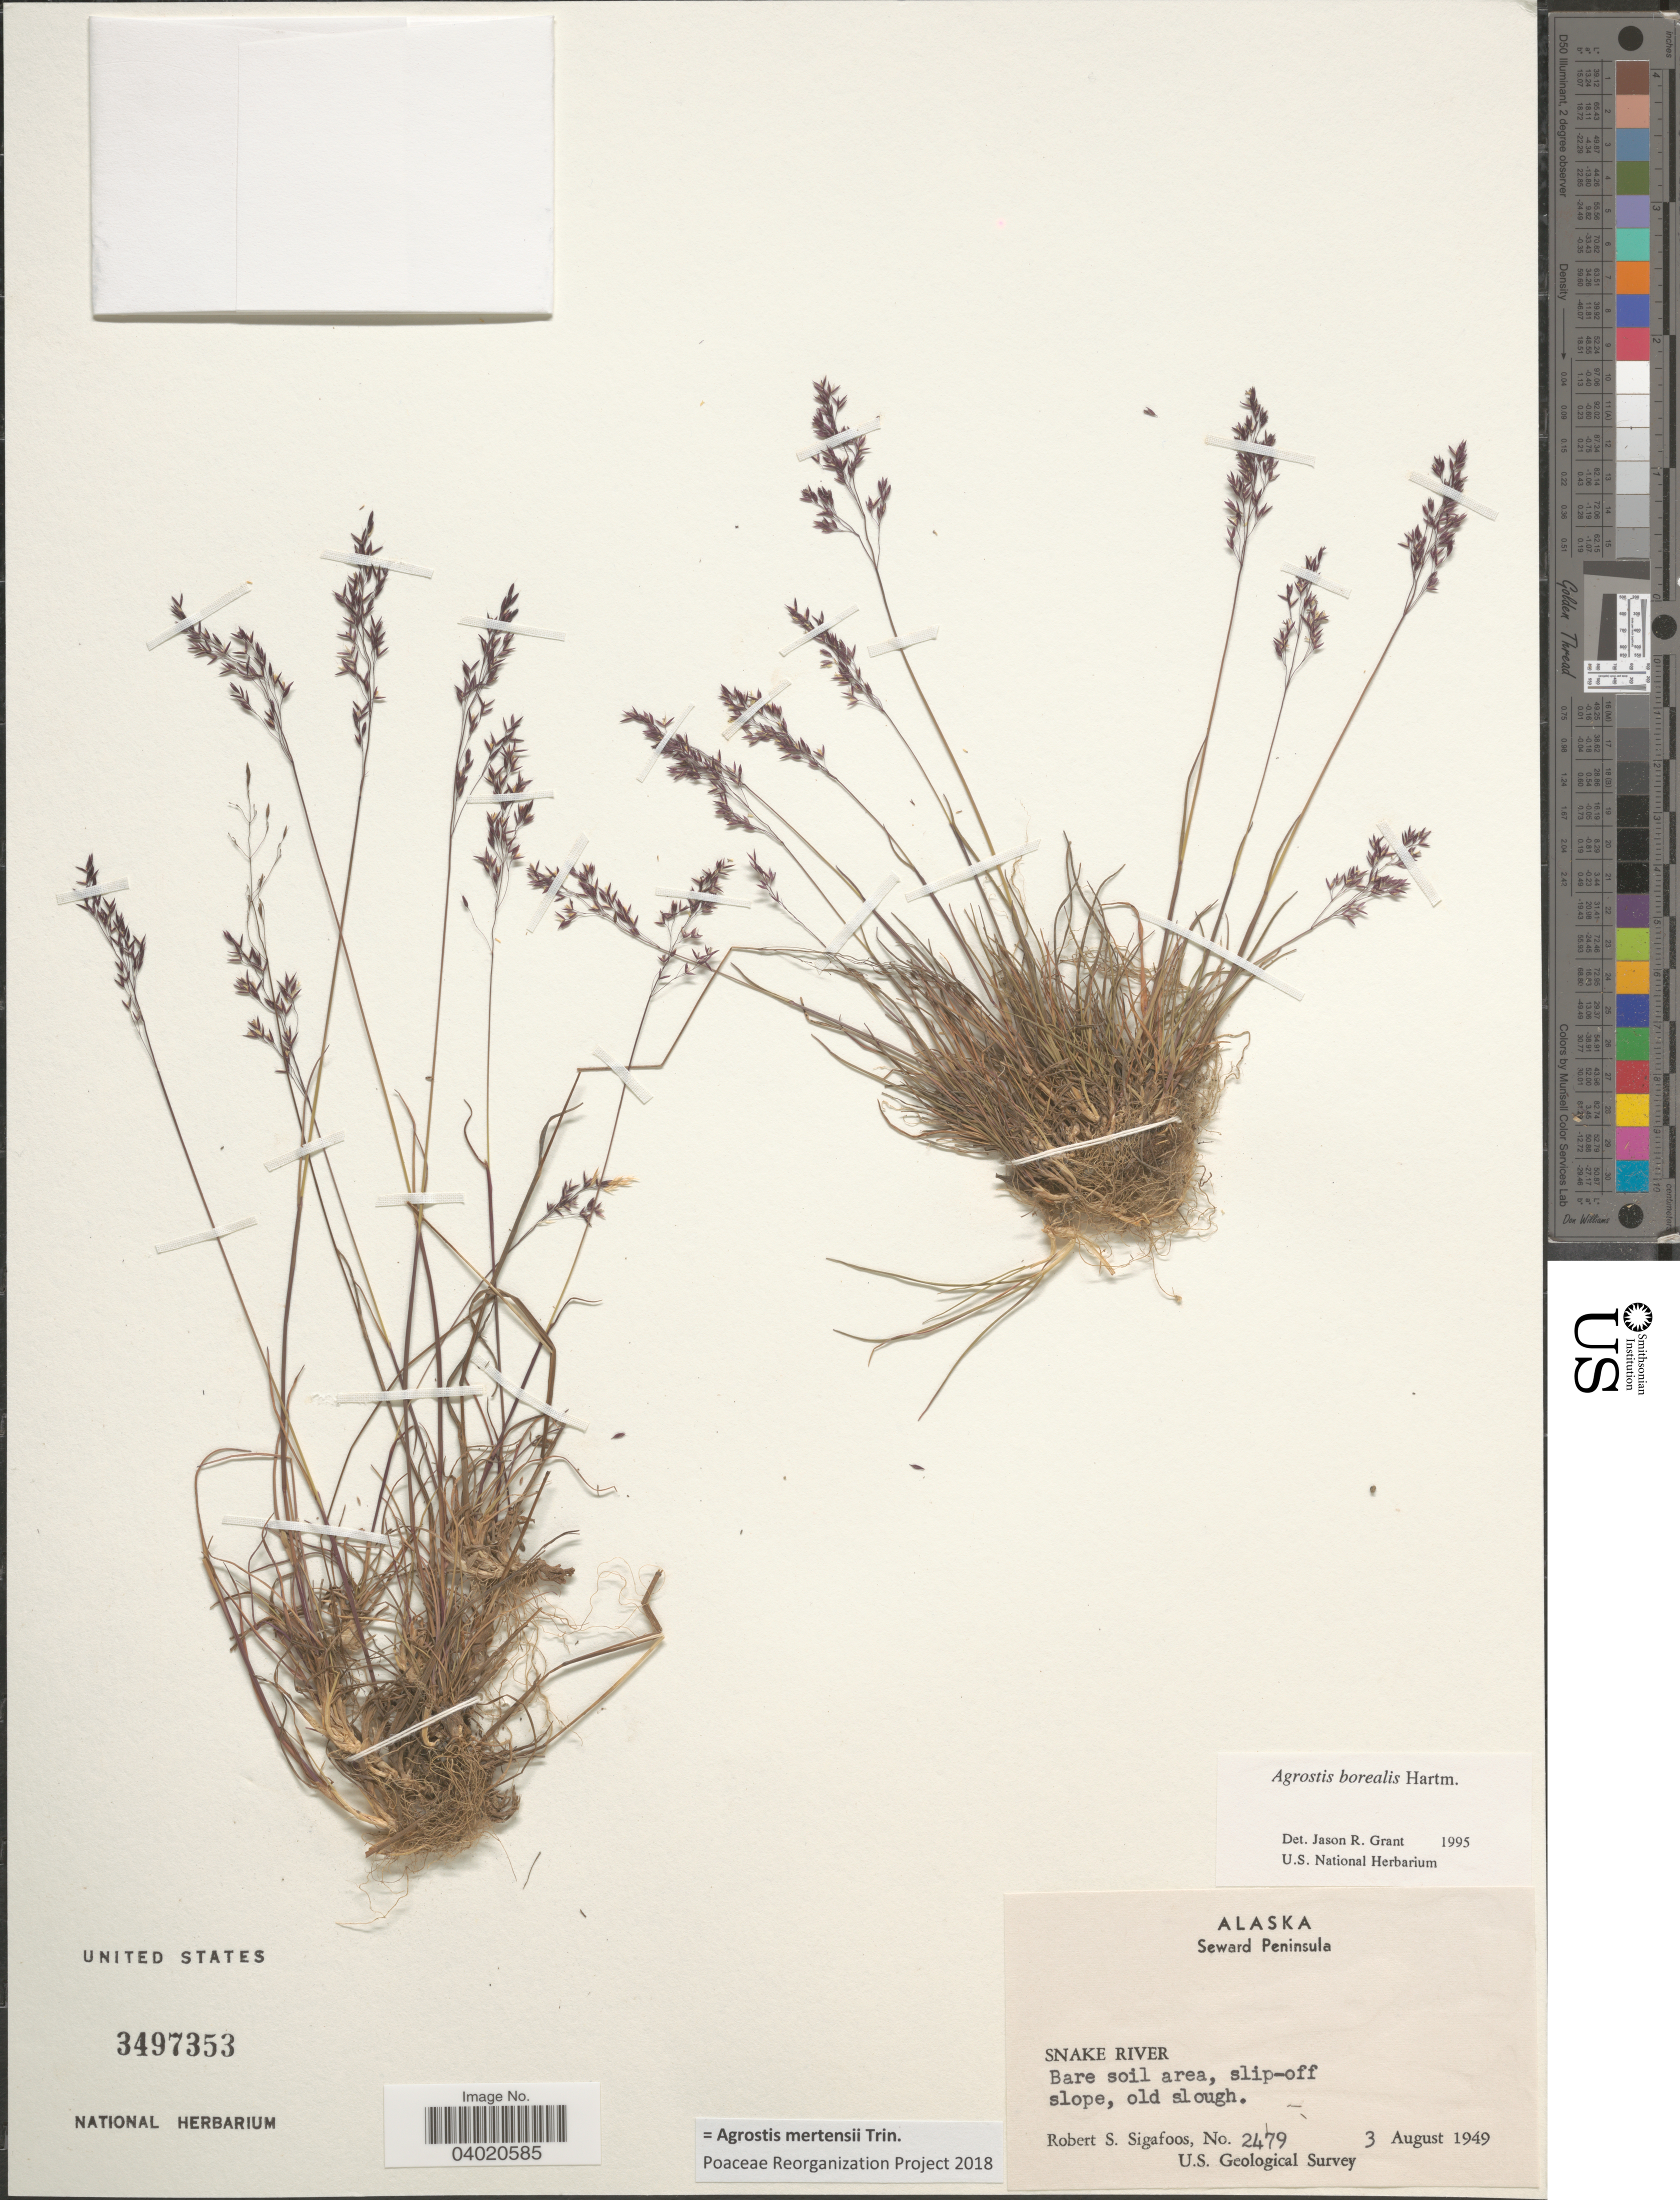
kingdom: Plantae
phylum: Tracheophyta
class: Liliopsida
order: Poales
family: Poaceae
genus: Agrostis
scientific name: Agrostis mertensii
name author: Trin.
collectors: R. Sigafoos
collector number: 2479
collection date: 1949-08-03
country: United States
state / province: Alaska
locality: Seward Peninsula. Snake River. Bare soil area, slope -off slope, old slough.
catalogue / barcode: US 3497353